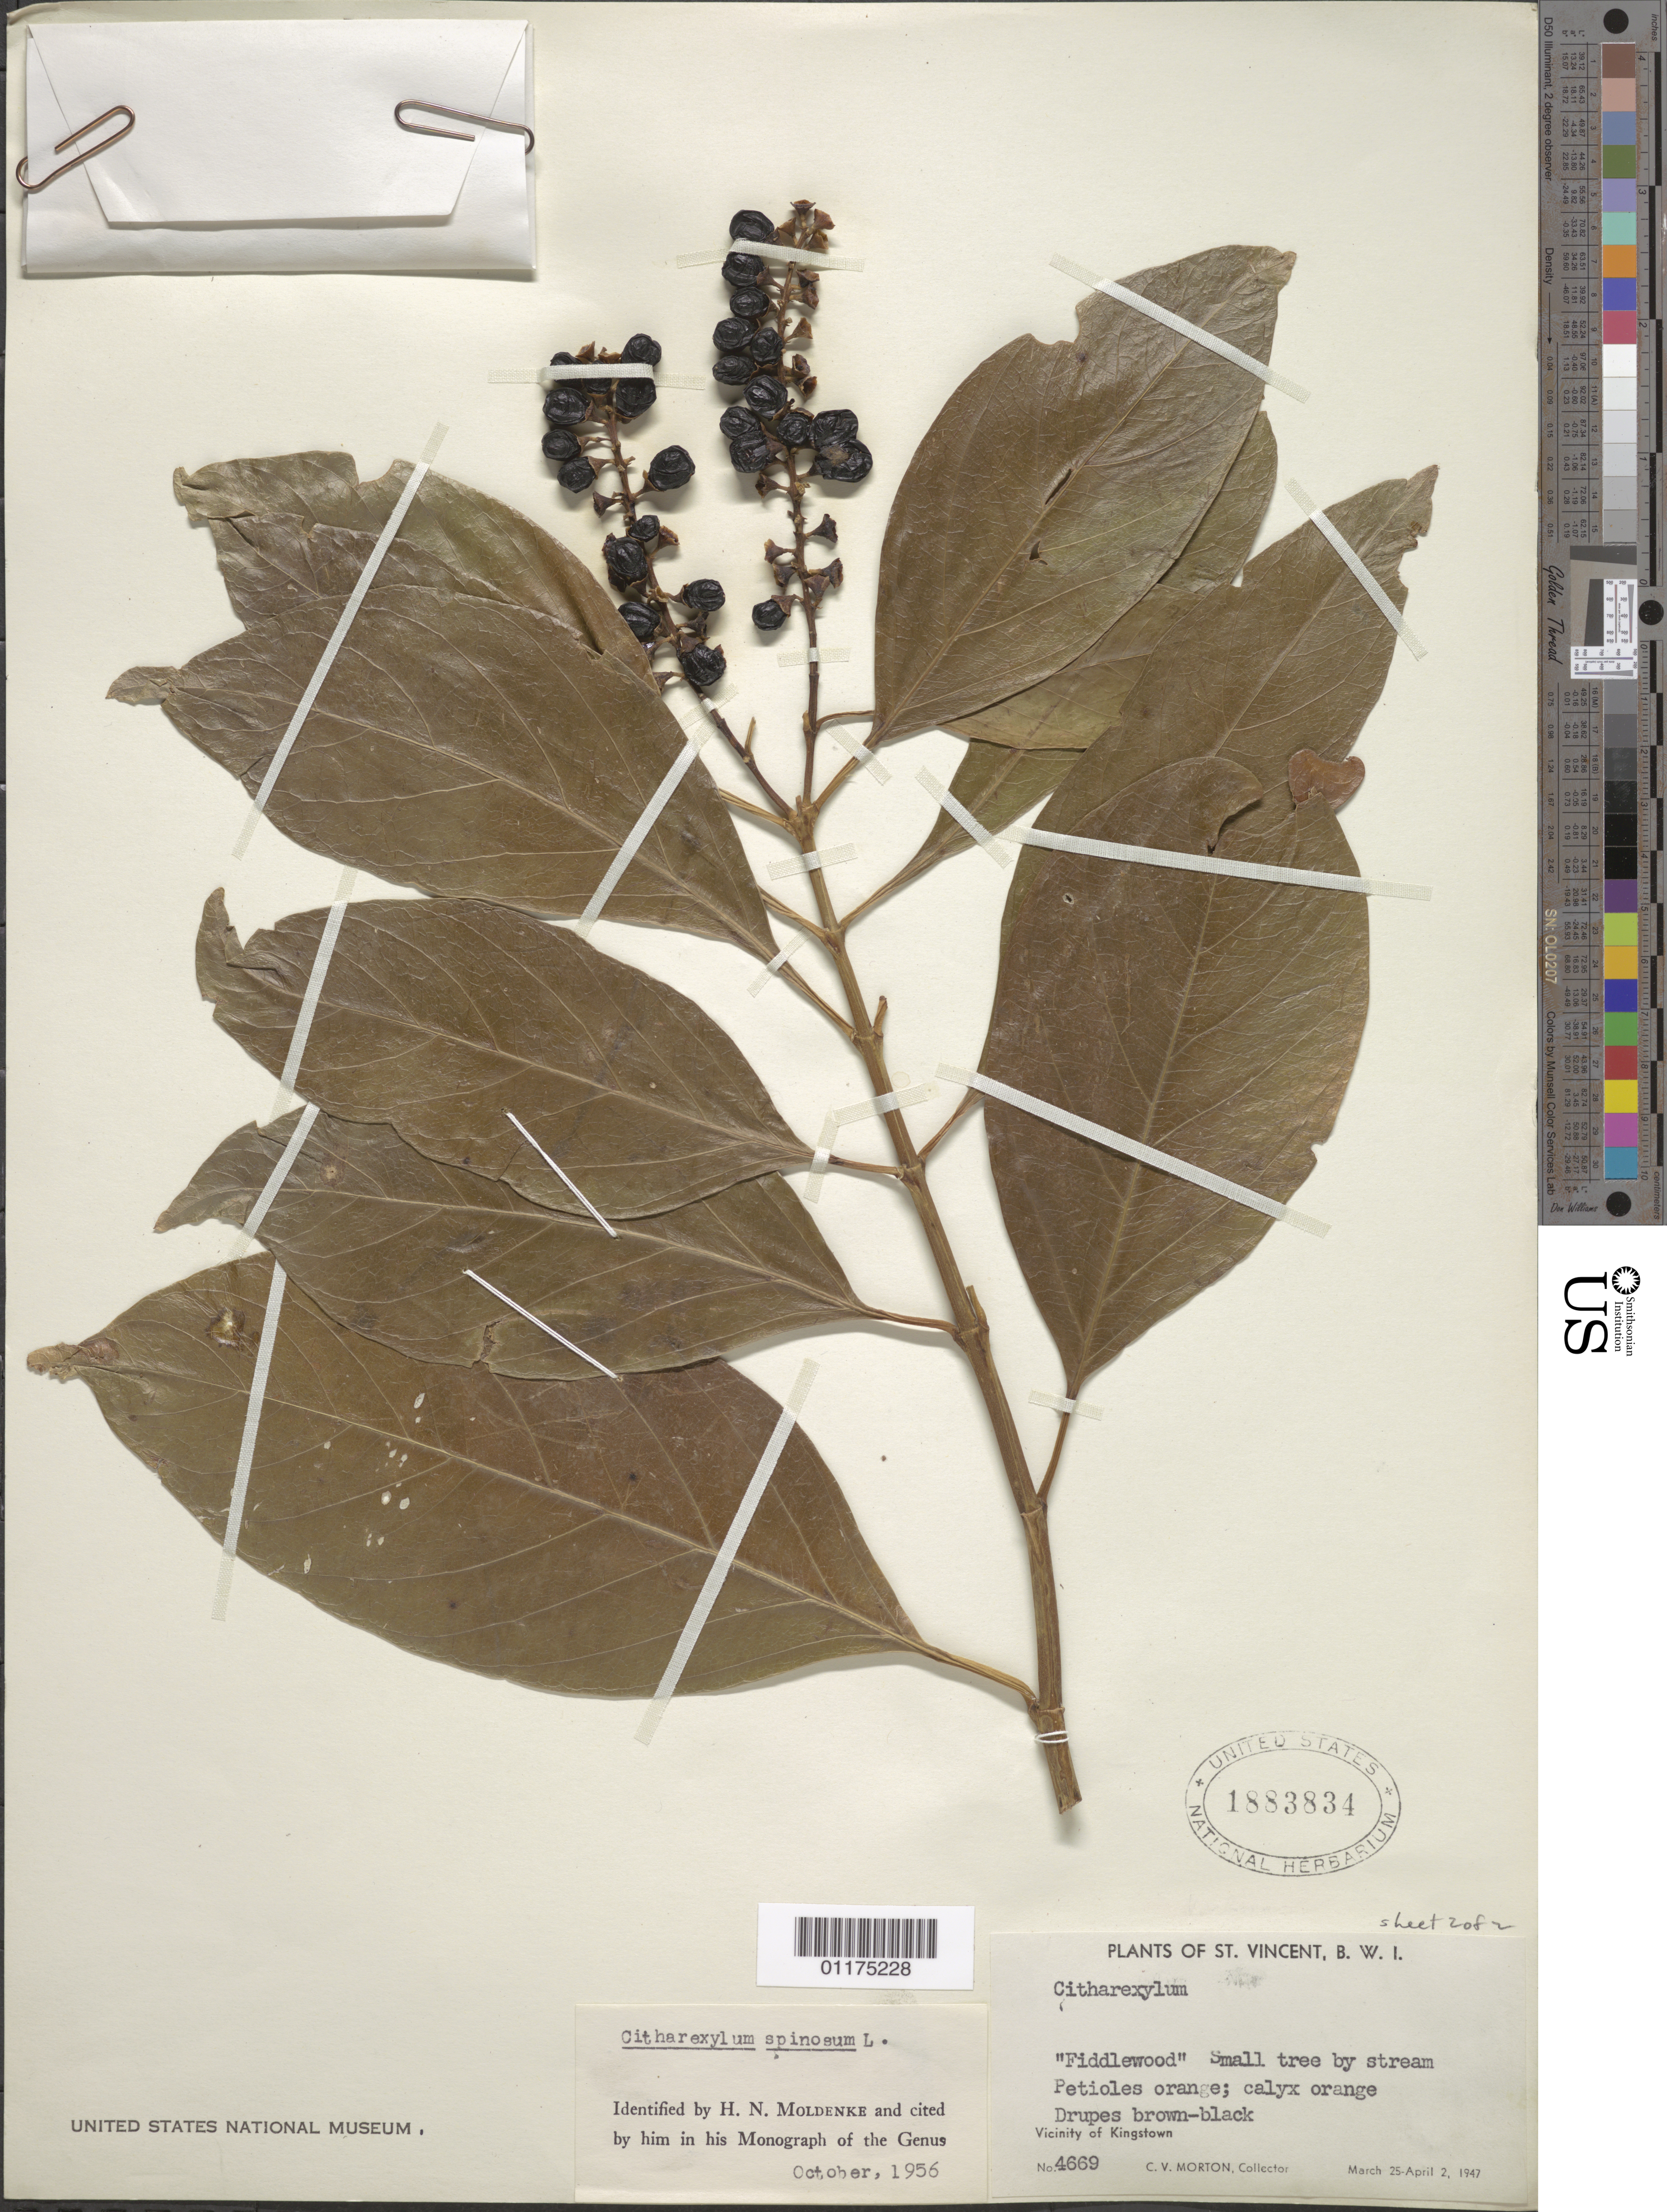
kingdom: Plantae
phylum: Tracheophyta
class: Magnoliopsida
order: Lamiales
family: Verbenaceae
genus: Citharexylum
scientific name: Citharexylum spinosum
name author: L.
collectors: C. V. Morton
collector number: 4669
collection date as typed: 25 Mar 1947 to 02 Apr 1947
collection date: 1947-03-25/1947-04-02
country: St. Vincent - Grenadines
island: St. Vincent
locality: Vicinity of Kingstown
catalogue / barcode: US 1883834